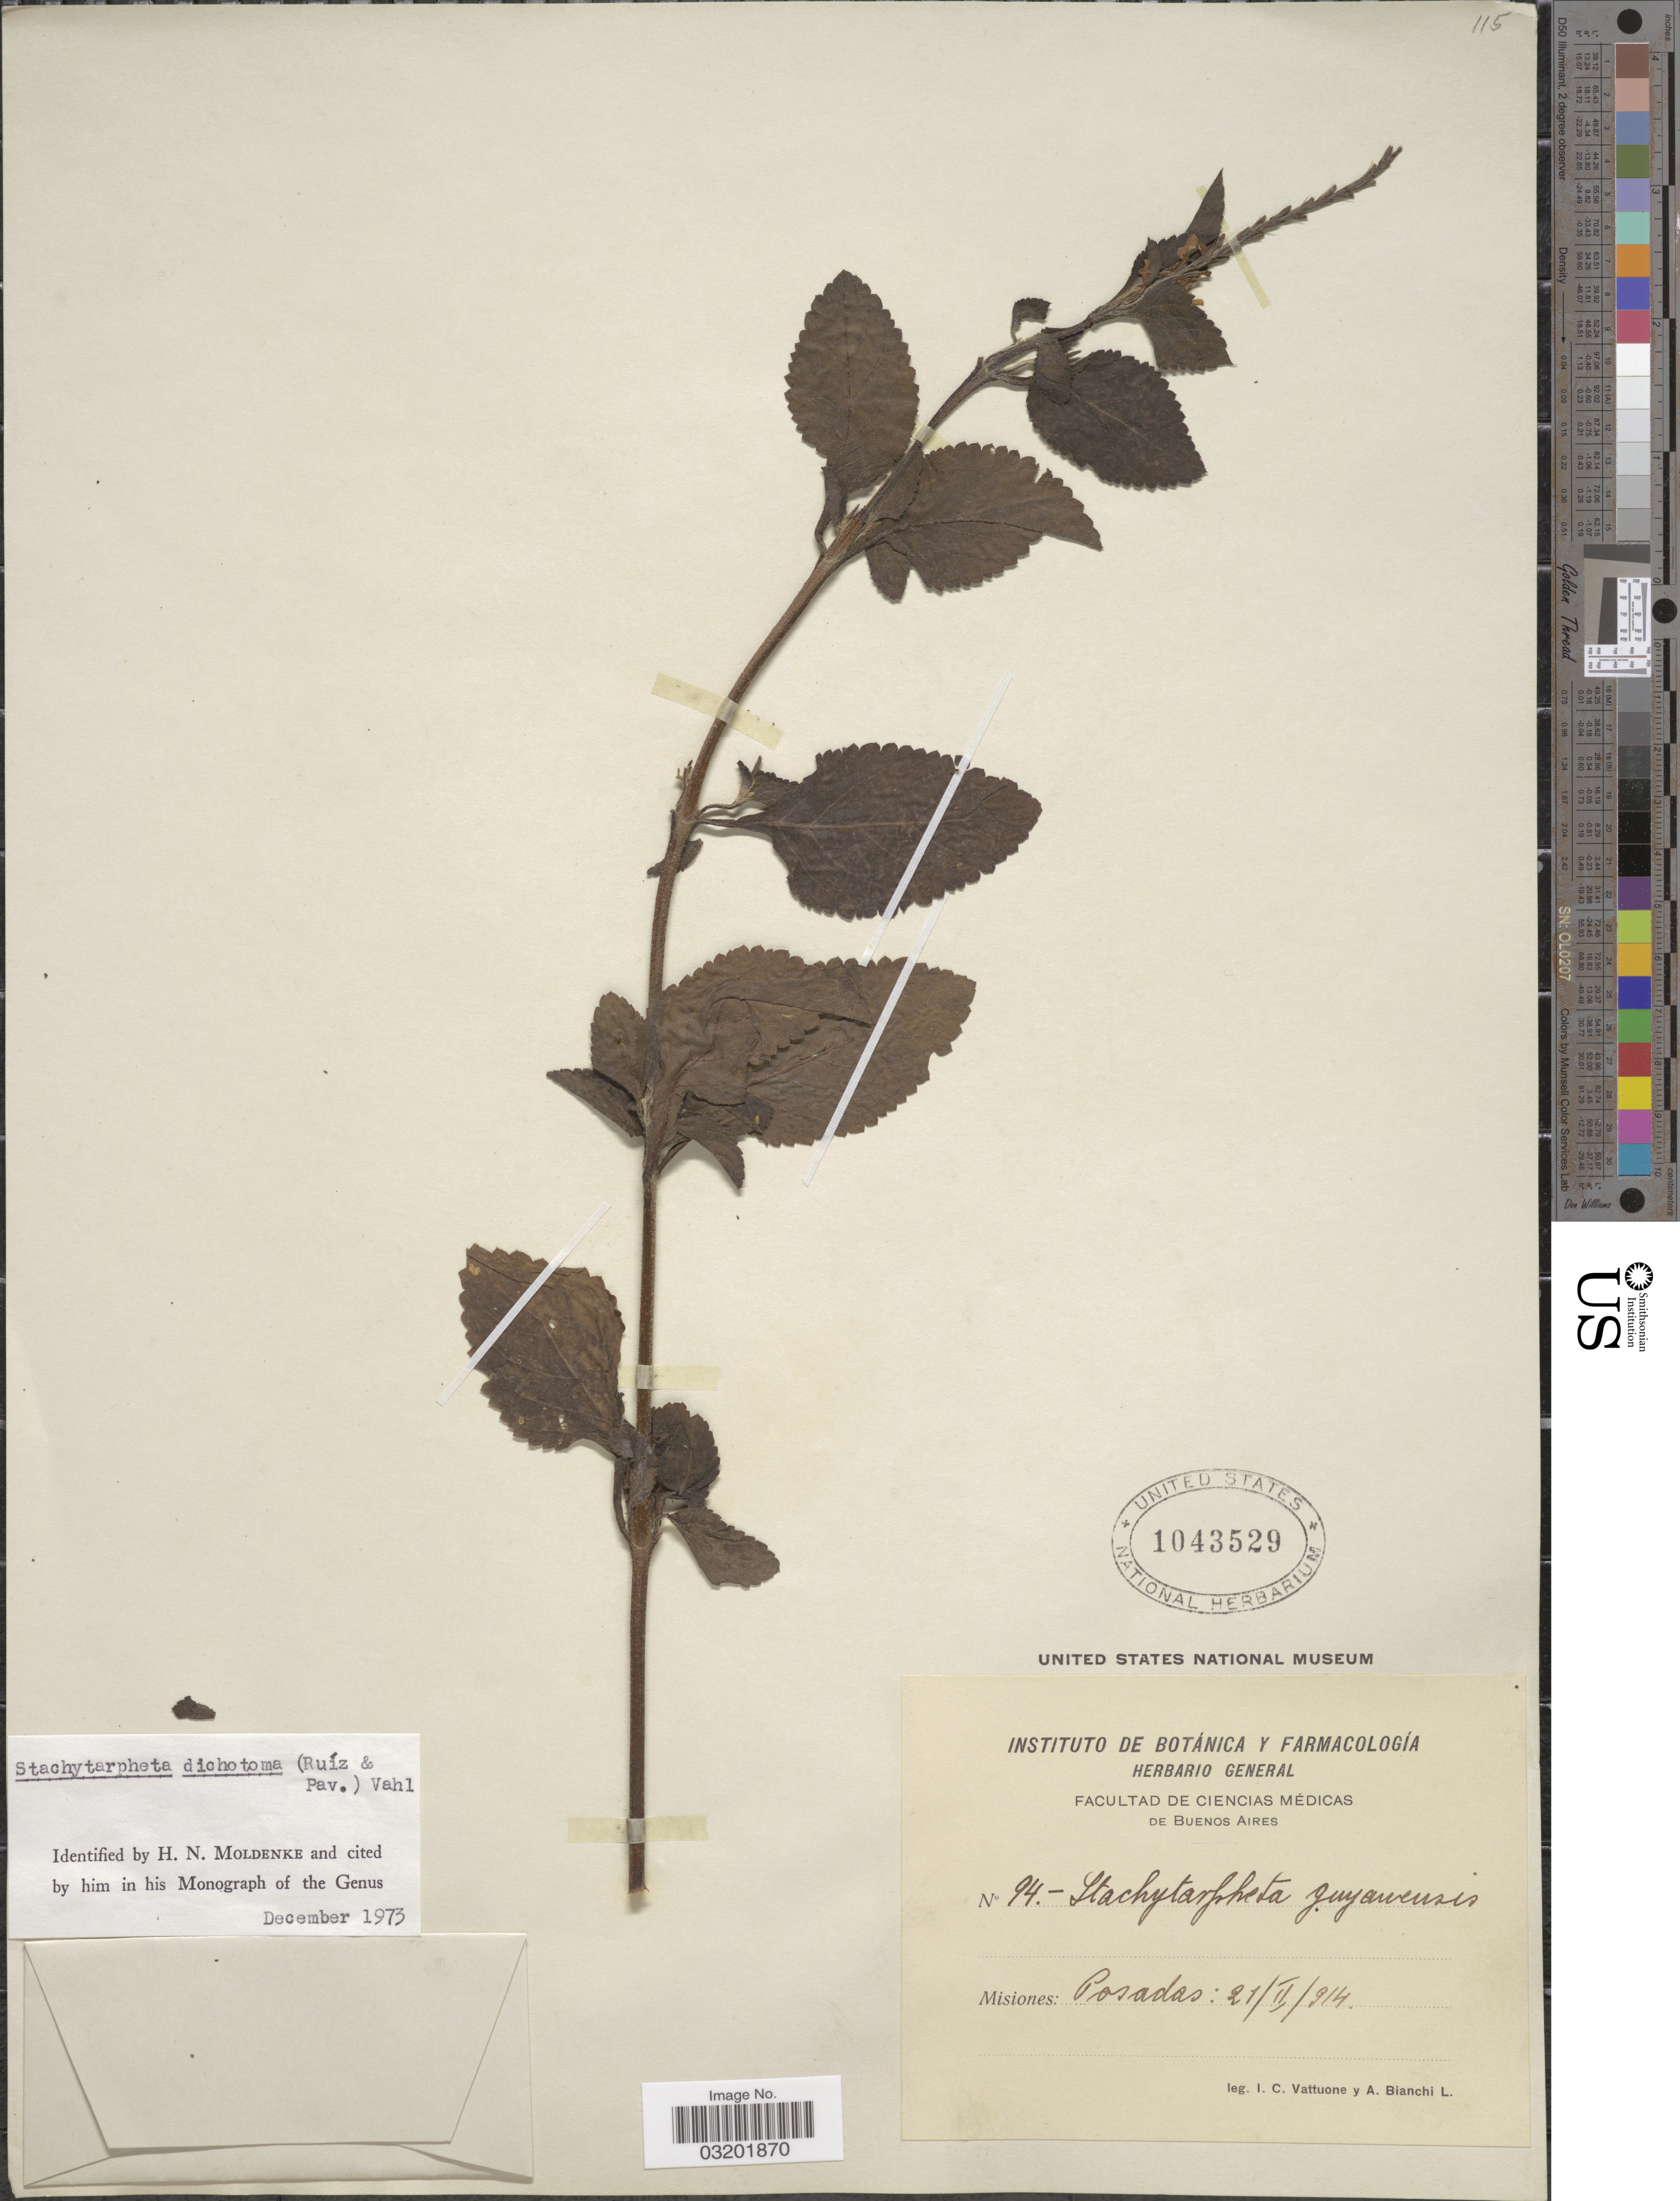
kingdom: Plantae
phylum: Tracheophyta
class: Magnoliopsida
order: Lamiales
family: Verbenaceae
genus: Stachytarpheta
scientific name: Stachytarpheta dichotoma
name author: (Ruiz & Pav.) Vahl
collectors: I. Vattuone & A. Bianchi L.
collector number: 94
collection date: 1914-02-21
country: Argentina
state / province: Misiones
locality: Posadas.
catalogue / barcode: US 1043529